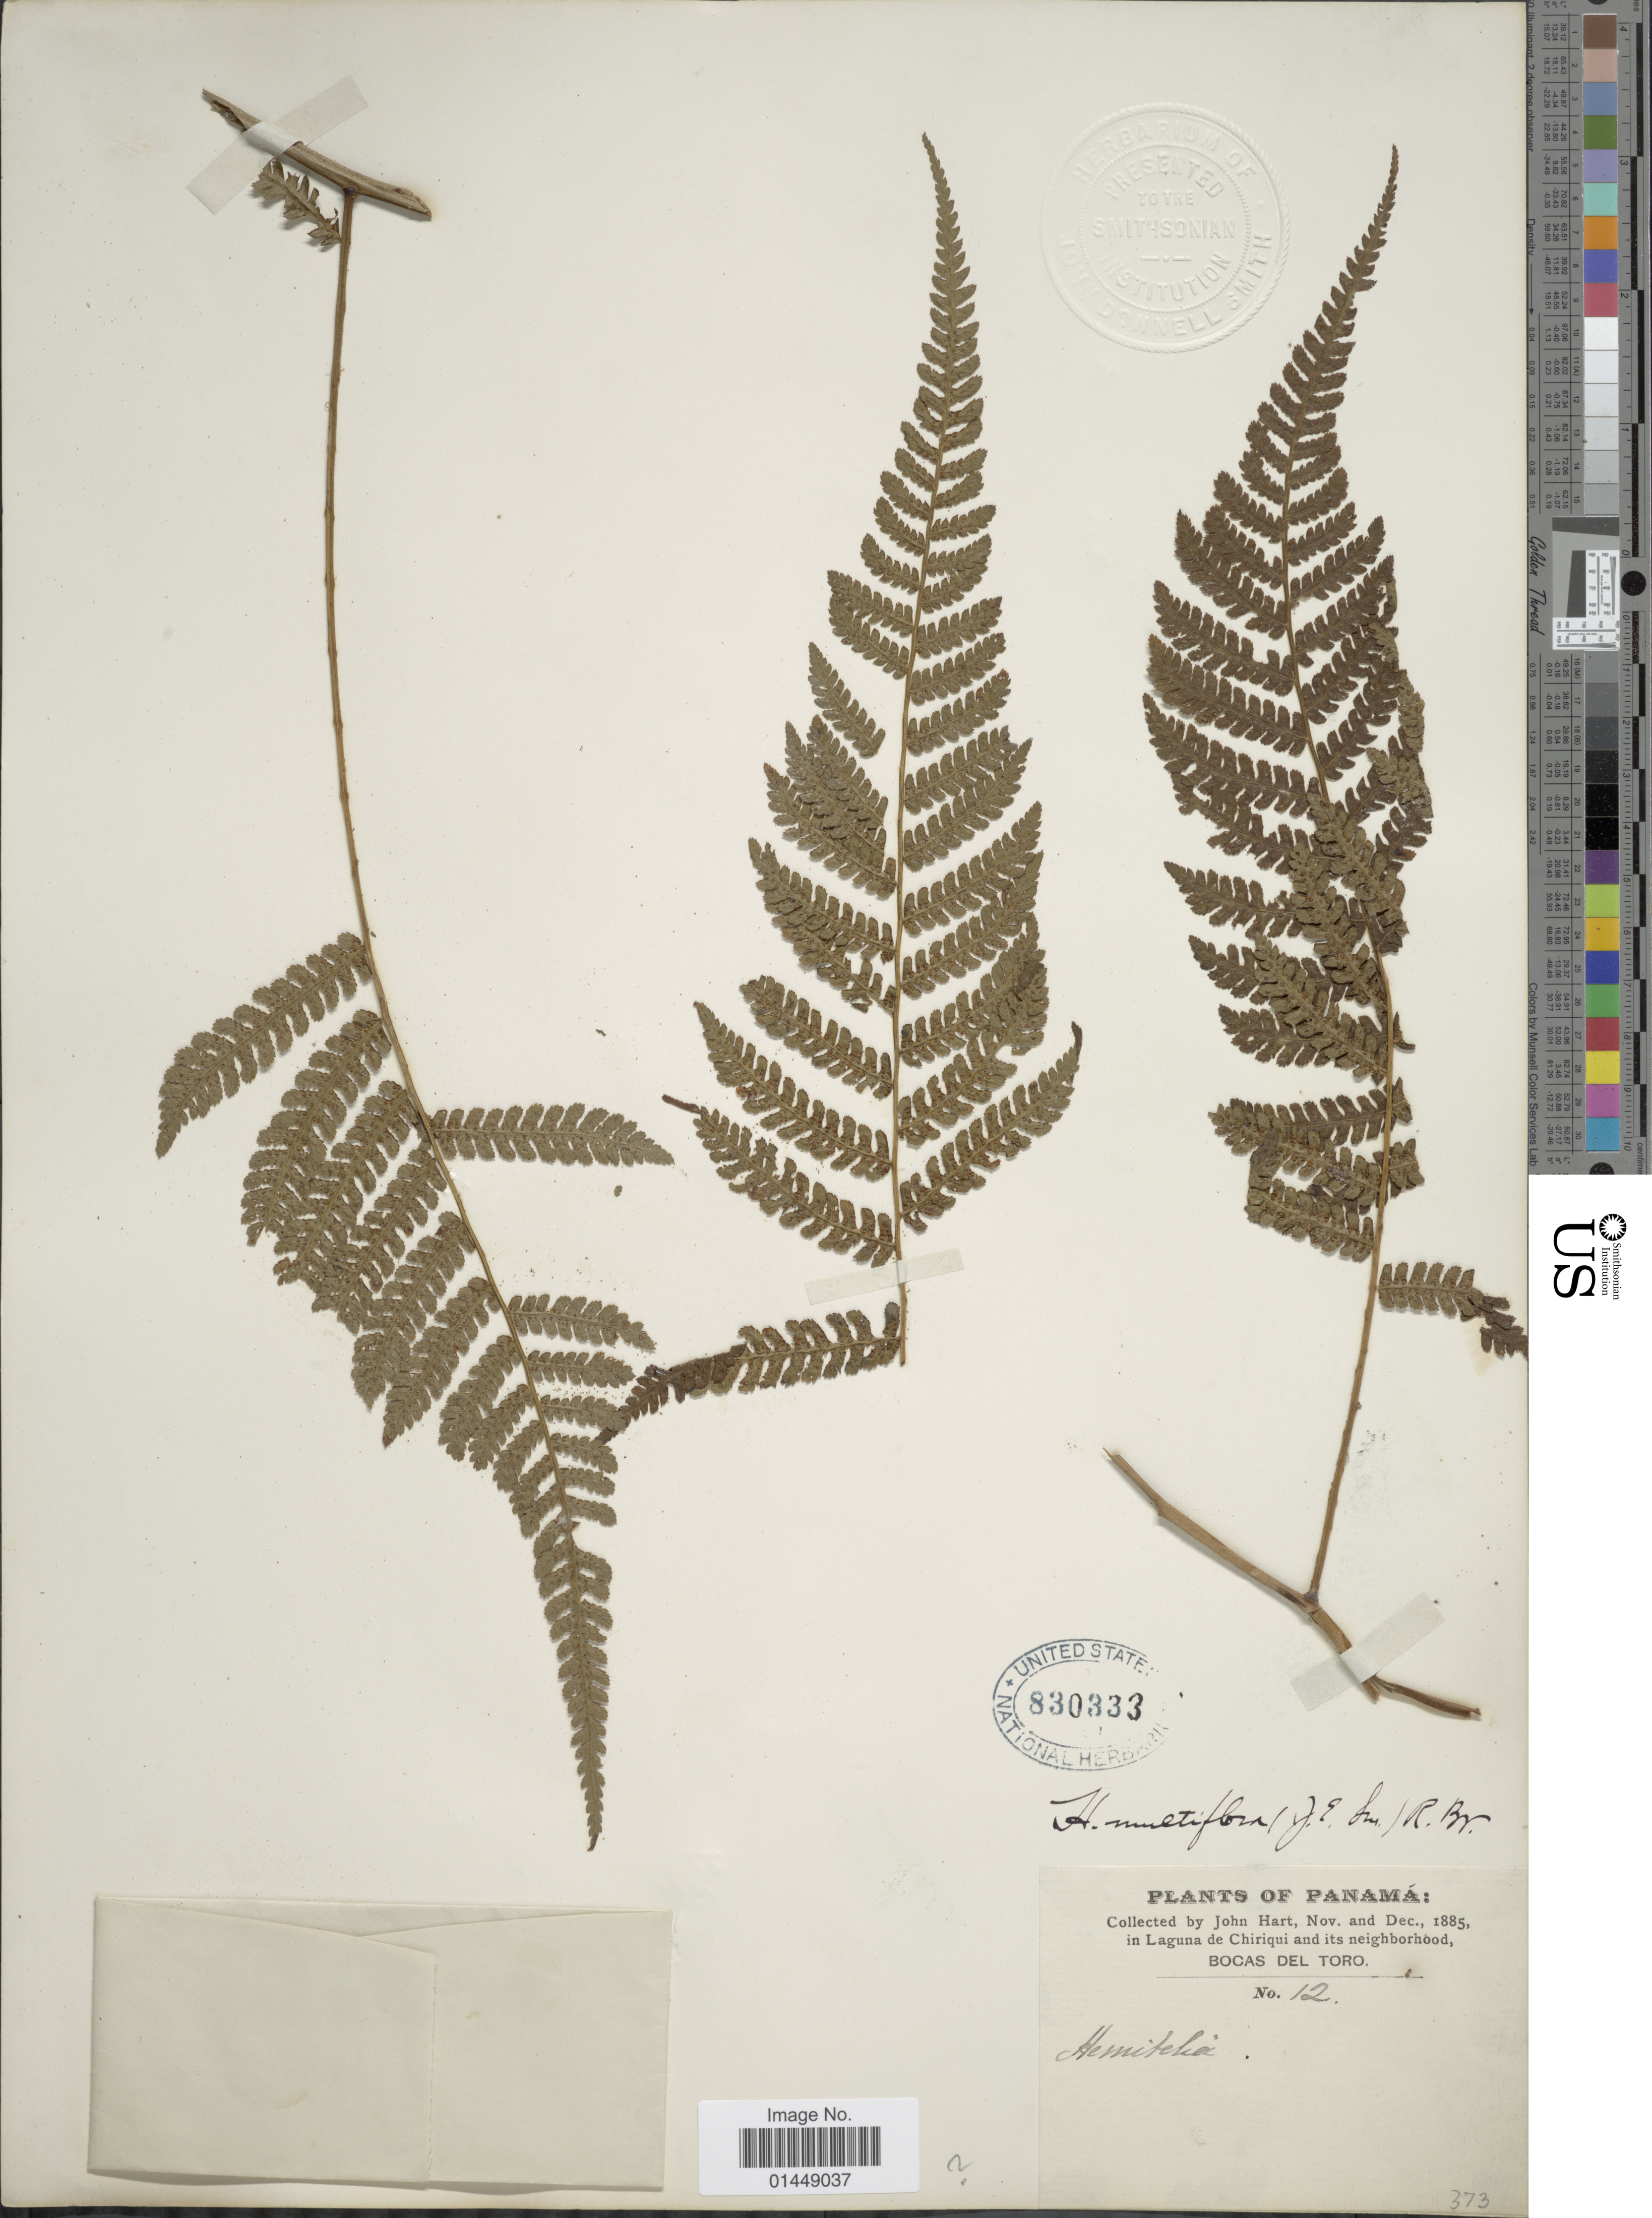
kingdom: Plantae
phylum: Tracheophyta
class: Polypodiopsida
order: Cyatheales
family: Cyatheaceae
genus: Cyathea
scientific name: Cyathea multiflora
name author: Sm.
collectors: J. H. Barnhart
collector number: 12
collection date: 1885-11/1885-12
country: Panama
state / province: Bocas del Toro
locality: In Laguna de Chiriqui and its neighborhood, Bocas del Toro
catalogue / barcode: US 830333